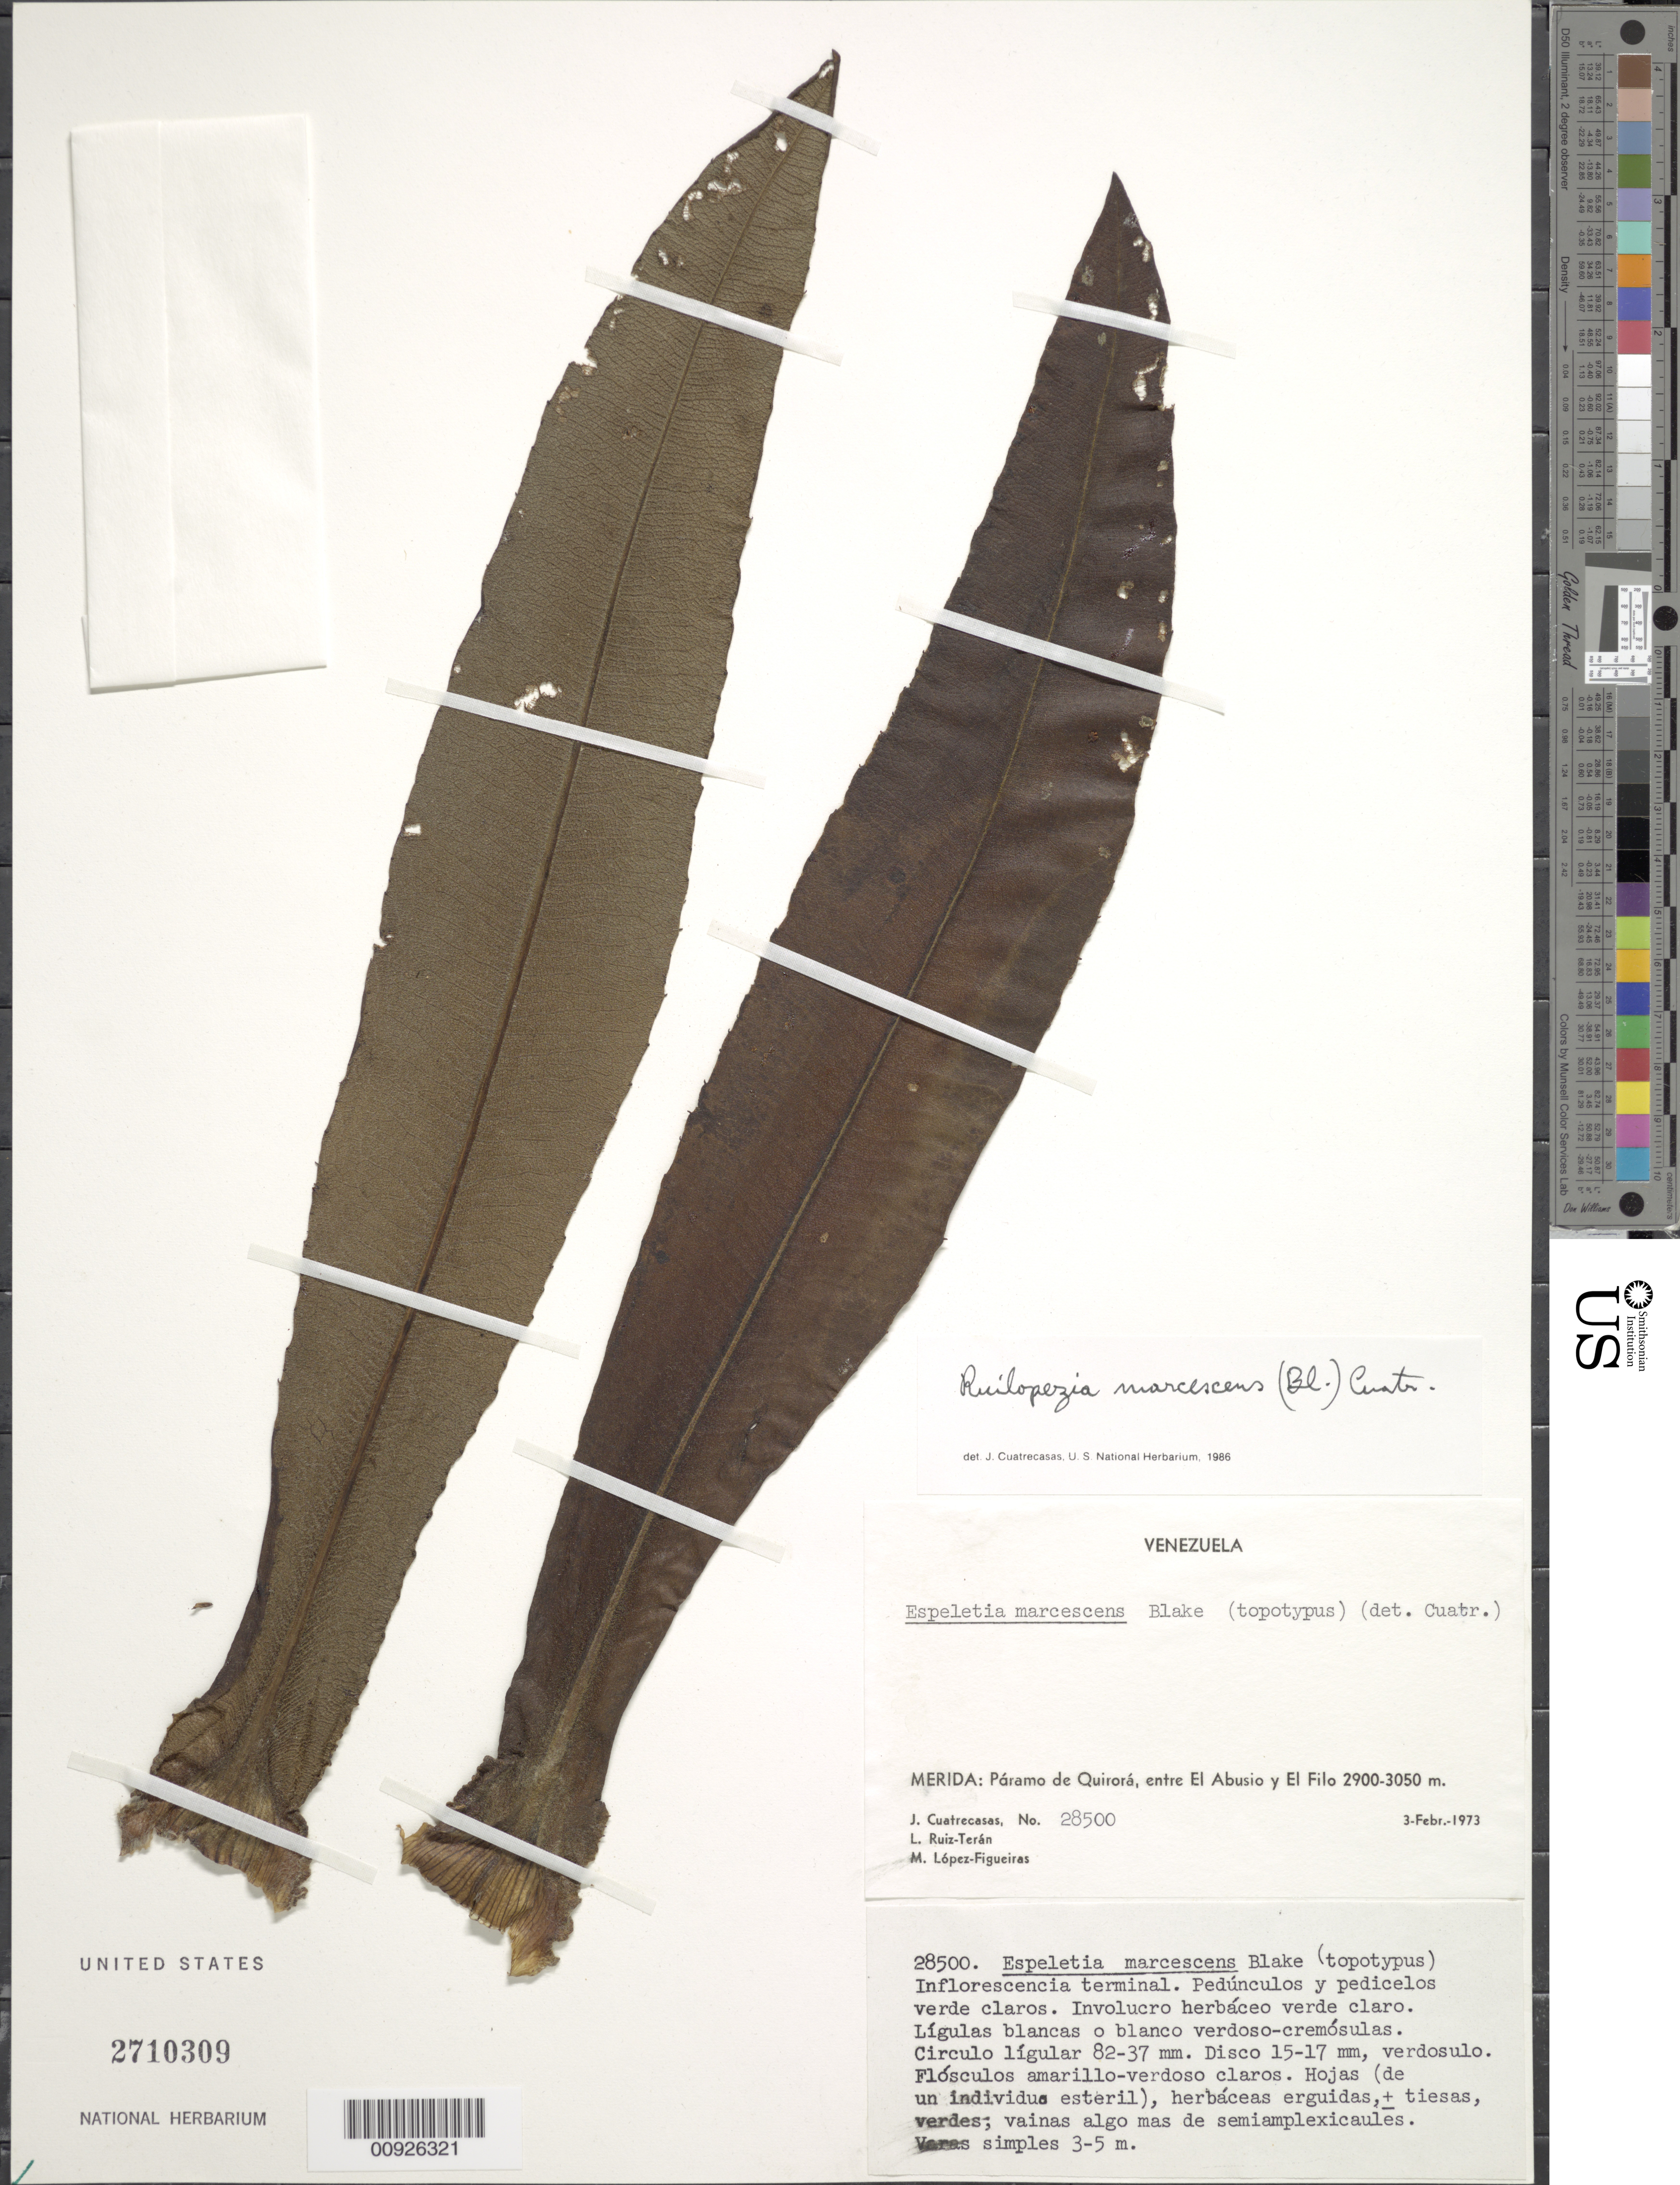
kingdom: Plantae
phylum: Tracheophyta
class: Magnoliopsida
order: Asterales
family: Asteraceae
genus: Ruilopezia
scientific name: Ruilopezia marcescens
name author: (S.F. Blake) Cuatrec.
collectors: J. Cuatrecasas, L. E. Ruíz-Terán & M. López Figueiras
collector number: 28500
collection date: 1973-02-03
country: Venezuela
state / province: Mérida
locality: P. de Quirorá (o de Chacantá). Entre el Abusio y El Filo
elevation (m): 2900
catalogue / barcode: US 2710309